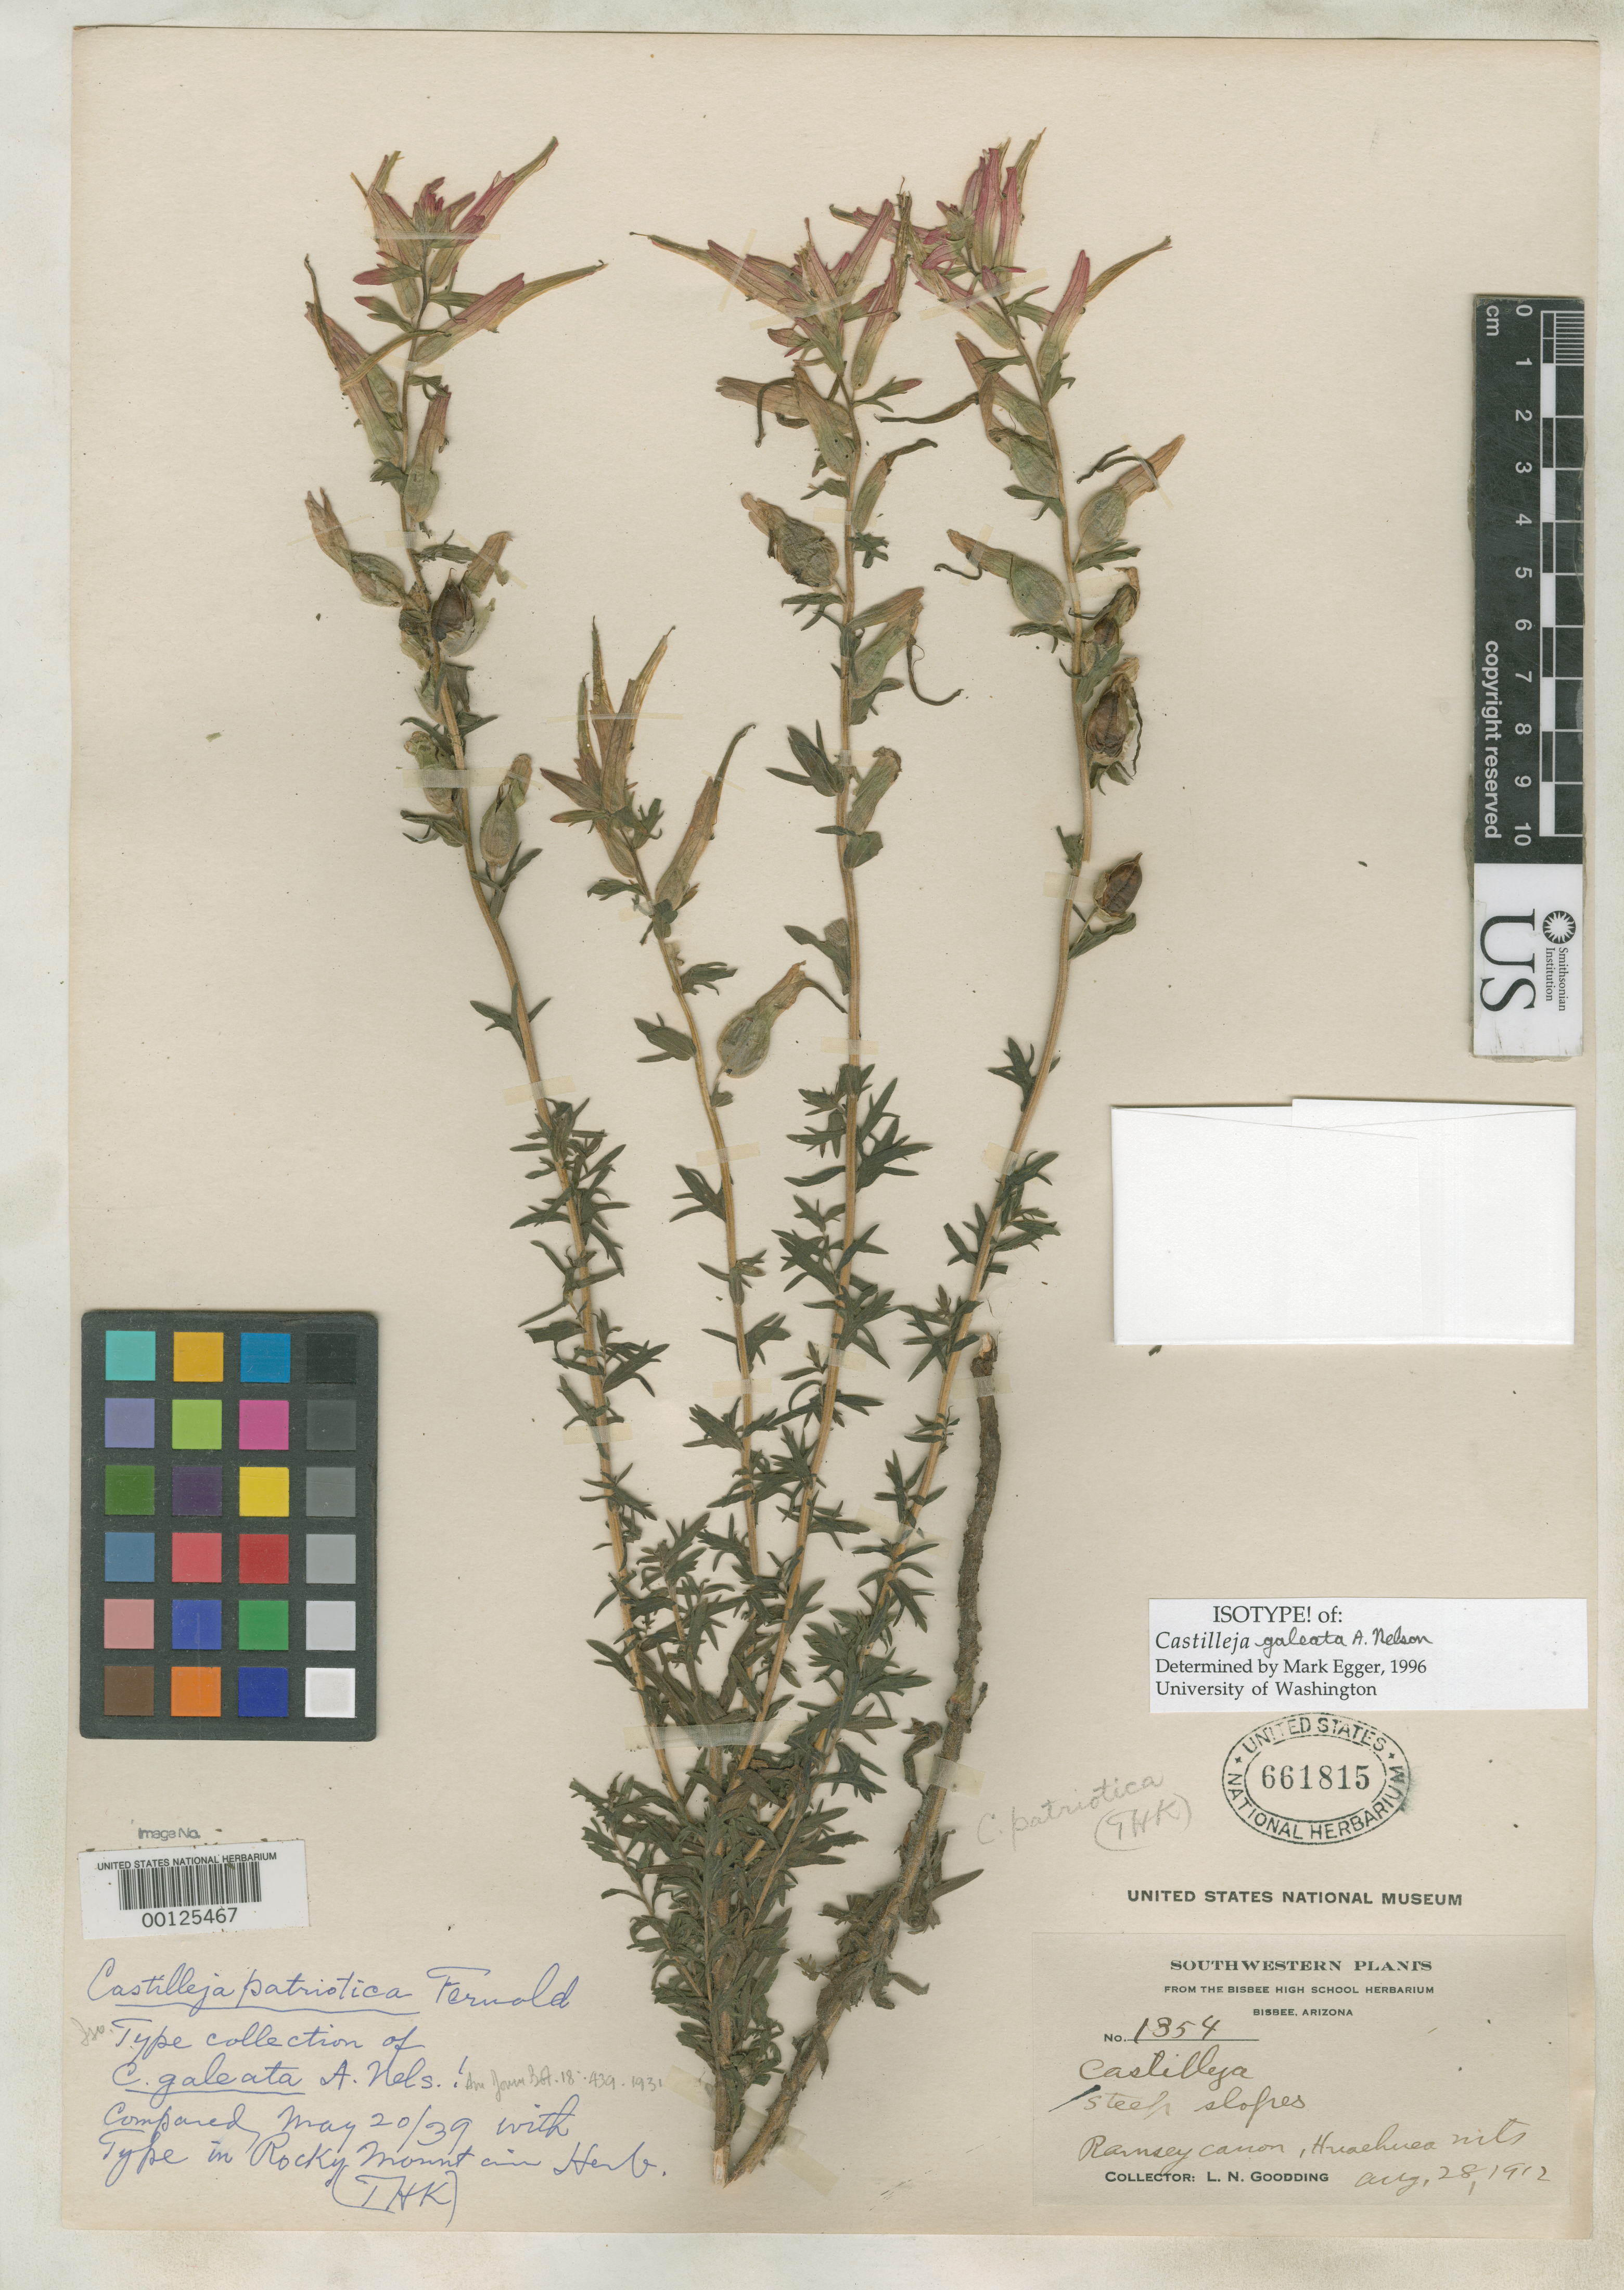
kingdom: Plantae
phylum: Tracheophyta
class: Magnoliopsida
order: Lamiales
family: Orobanchaceae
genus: Castilleja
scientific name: Castilleja galeata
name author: A. Nelson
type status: Isotype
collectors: L. N. Goodding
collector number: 1354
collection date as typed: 28 Aug 1912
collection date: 1912-08-28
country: United States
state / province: Arizona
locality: Ramsey Canyon, Huaehuea Mountains, Bisbee.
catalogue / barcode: US 661815